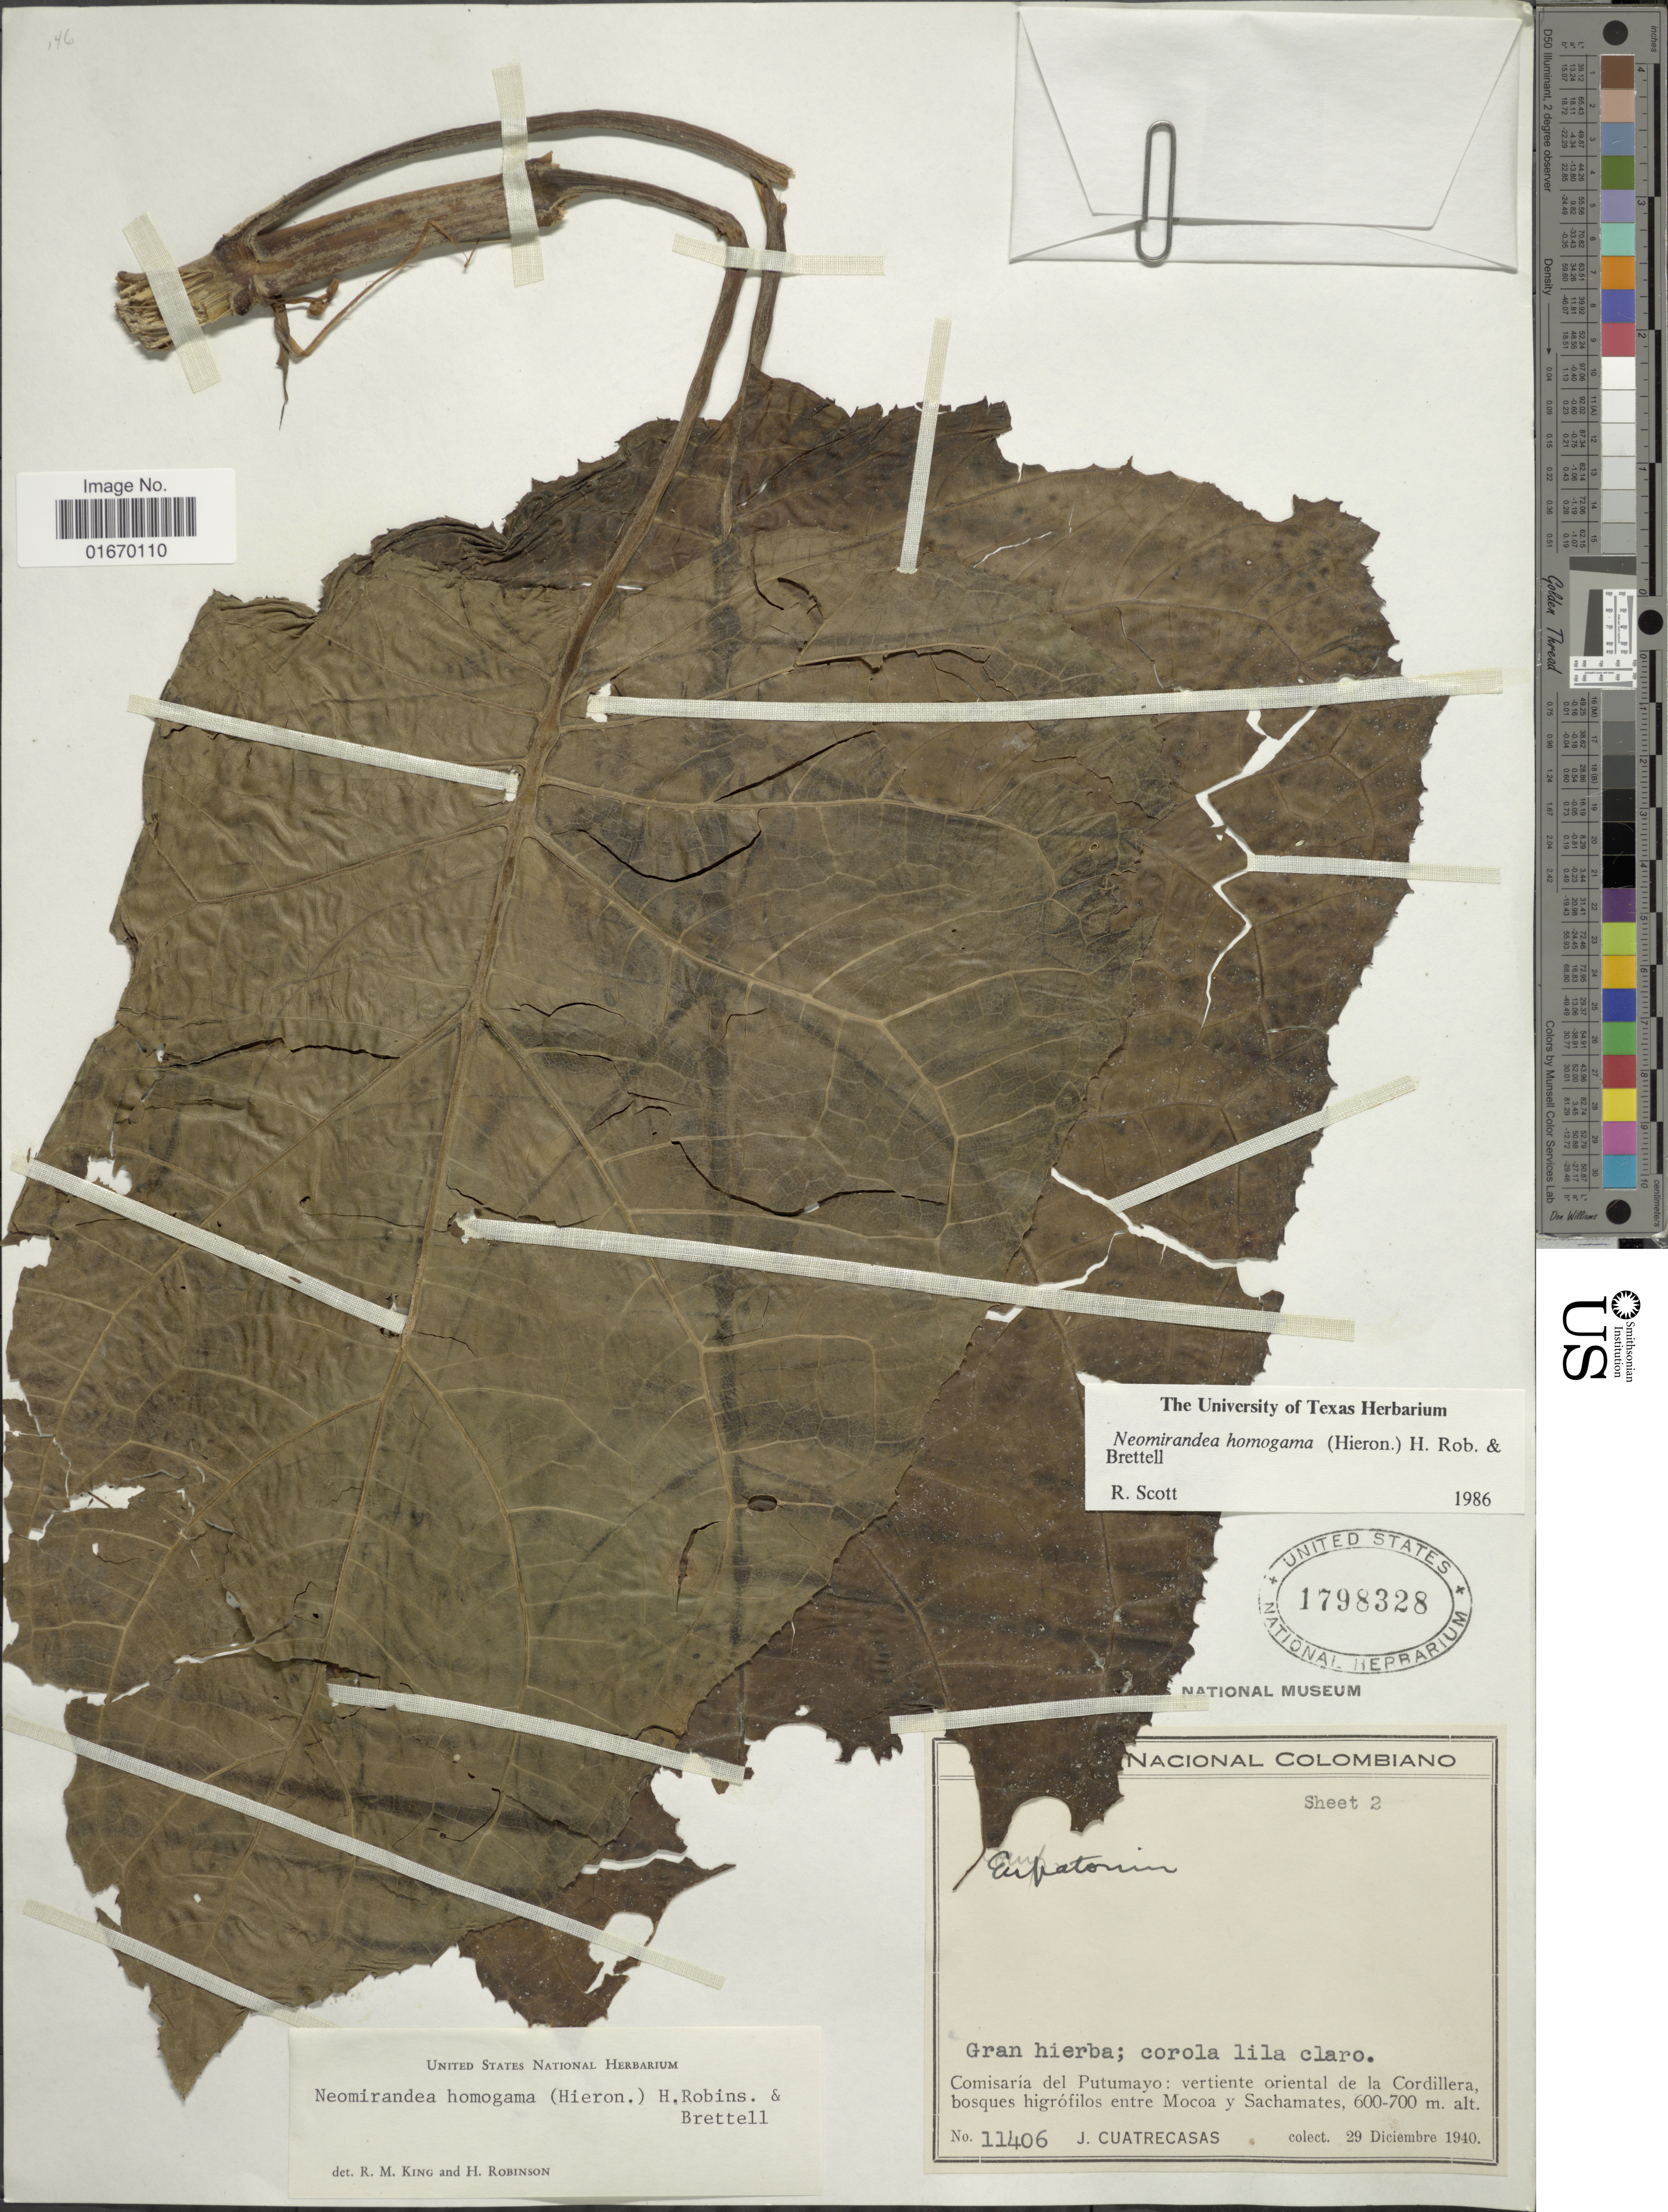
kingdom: Plantae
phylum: Tracheophyta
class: Magnoliopsida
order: Asterales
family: Asteraceae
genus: Neomirandea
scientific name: Neomirandea homogama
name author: (Hieron.) H. Rob.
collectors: J. Cuatrecasas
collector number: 11406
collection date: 1940-12-29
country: Colombia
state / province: Putumayo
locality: Comisaria del Putumayo, vertiente oriental de la Cordillera, entre Mocoa y Sachamates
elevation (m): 600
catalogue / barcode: US 1798328